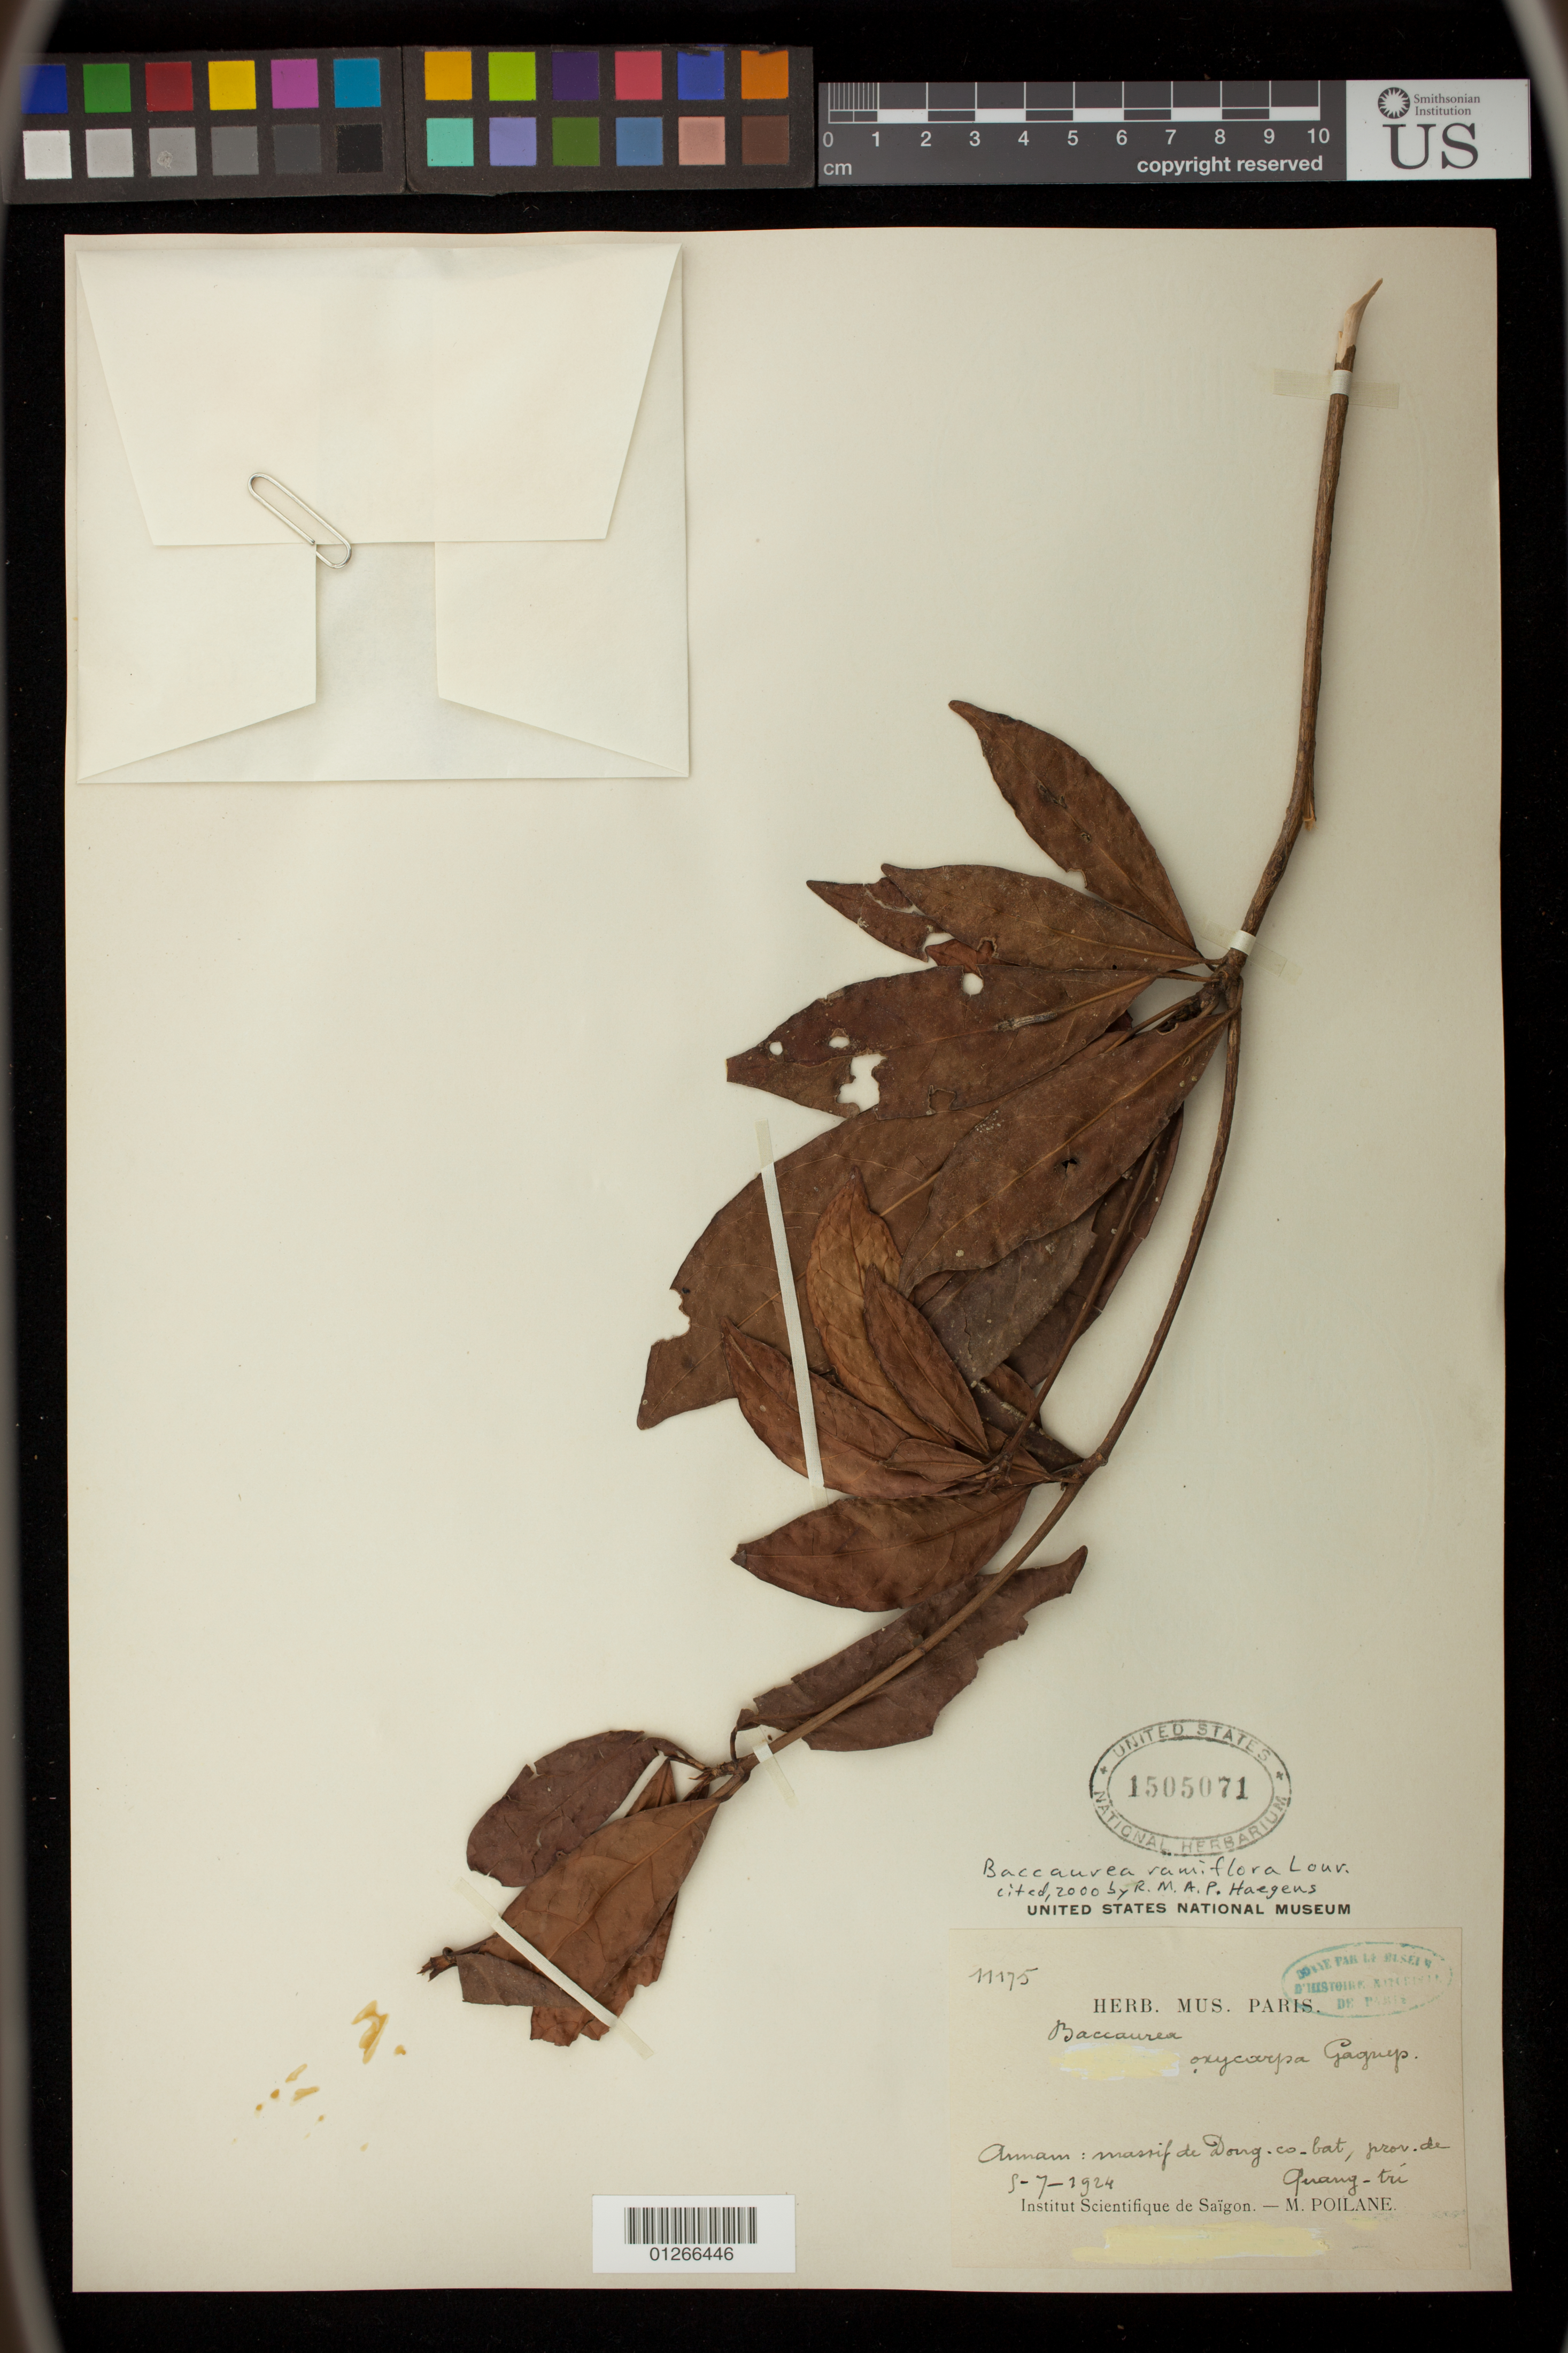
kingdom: Plantae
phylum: Tracheophyta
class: Magnoliopsida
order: Malpighiales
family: Phyllanthaceae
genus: Baccaurea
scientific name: Baccaurea ramiflora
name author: Lour.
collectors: E. Poilane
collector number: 11175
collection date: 1924-05-07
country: Vietnam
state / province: Quang Tri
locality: Annam: massif de Dong-co-bat